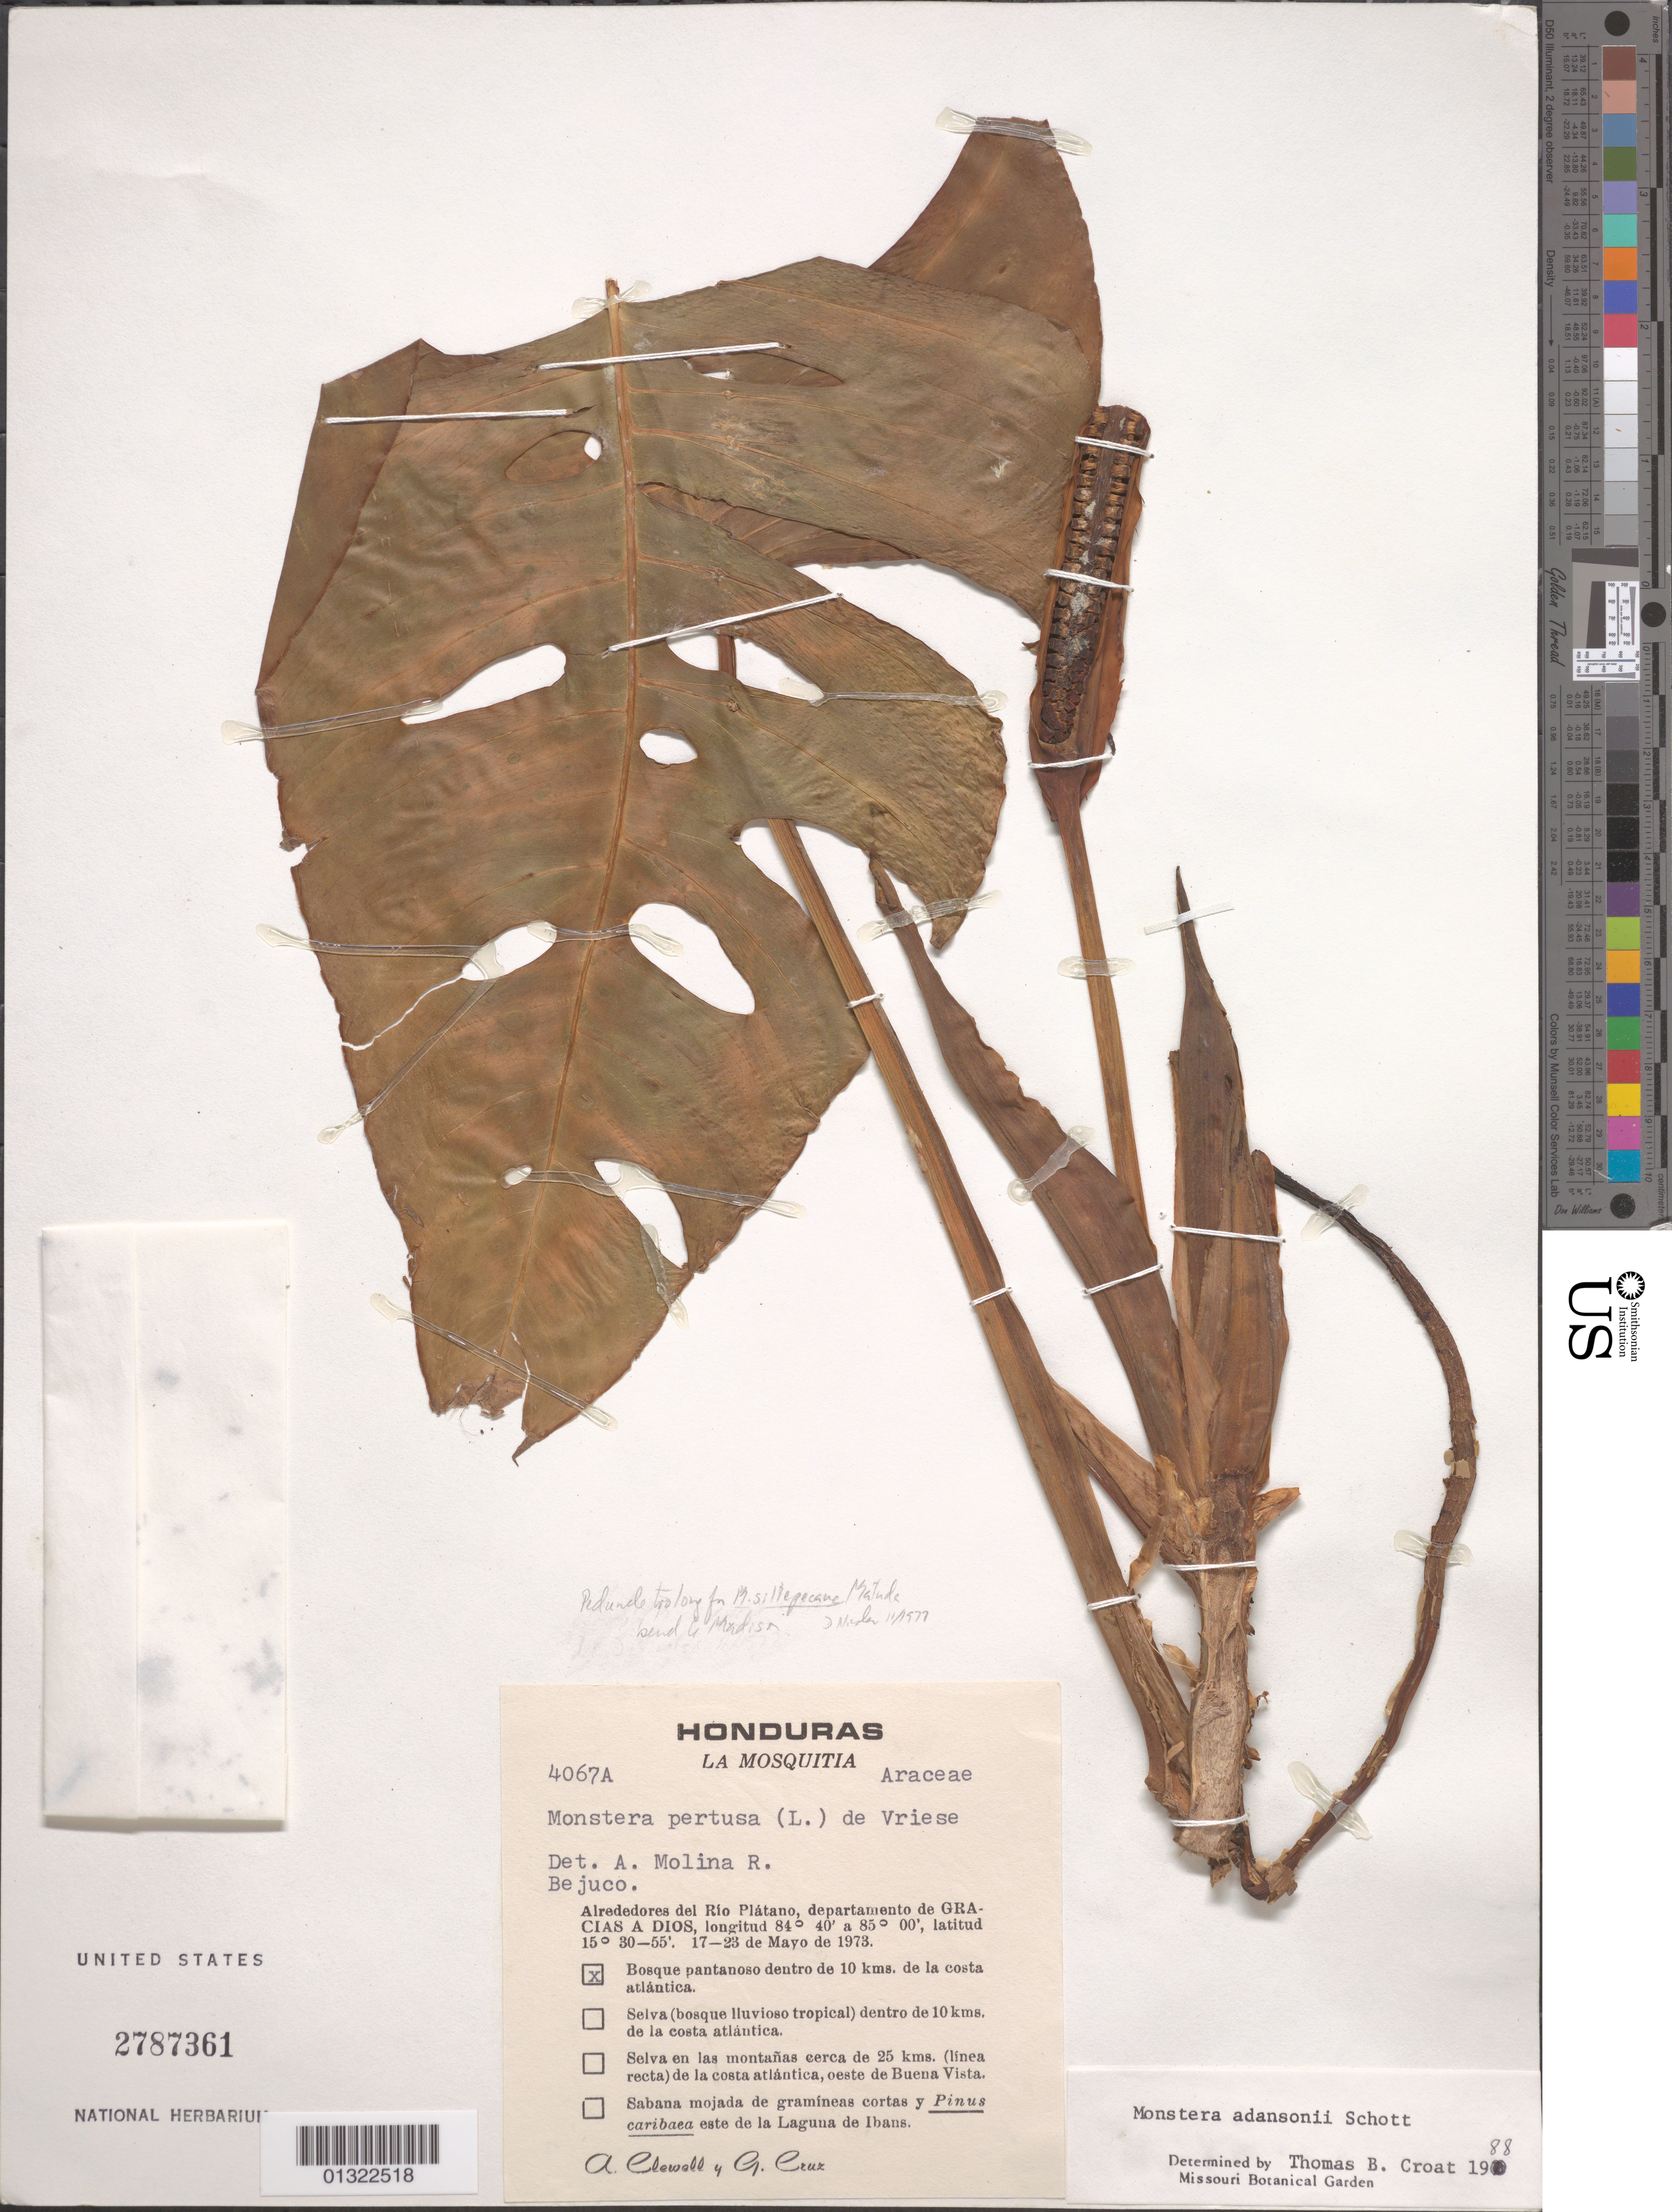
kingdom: Plantae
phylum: Tracheophyta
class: Liliopsida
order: Alismatales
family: Araceae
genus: Monstera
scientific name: Monstera adansonii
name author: Schott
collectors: A. Clewell & G. Cruz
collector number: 4067A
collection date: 1973-05-17/1973-05-23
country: Honduras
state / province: Gracias de Dios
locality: Alrededores del Río Plátano, departamento de Gracias a Dios. Bosque pantanoso dentro de 10 kms. de la costa atlántica.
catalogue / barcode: US 2787361